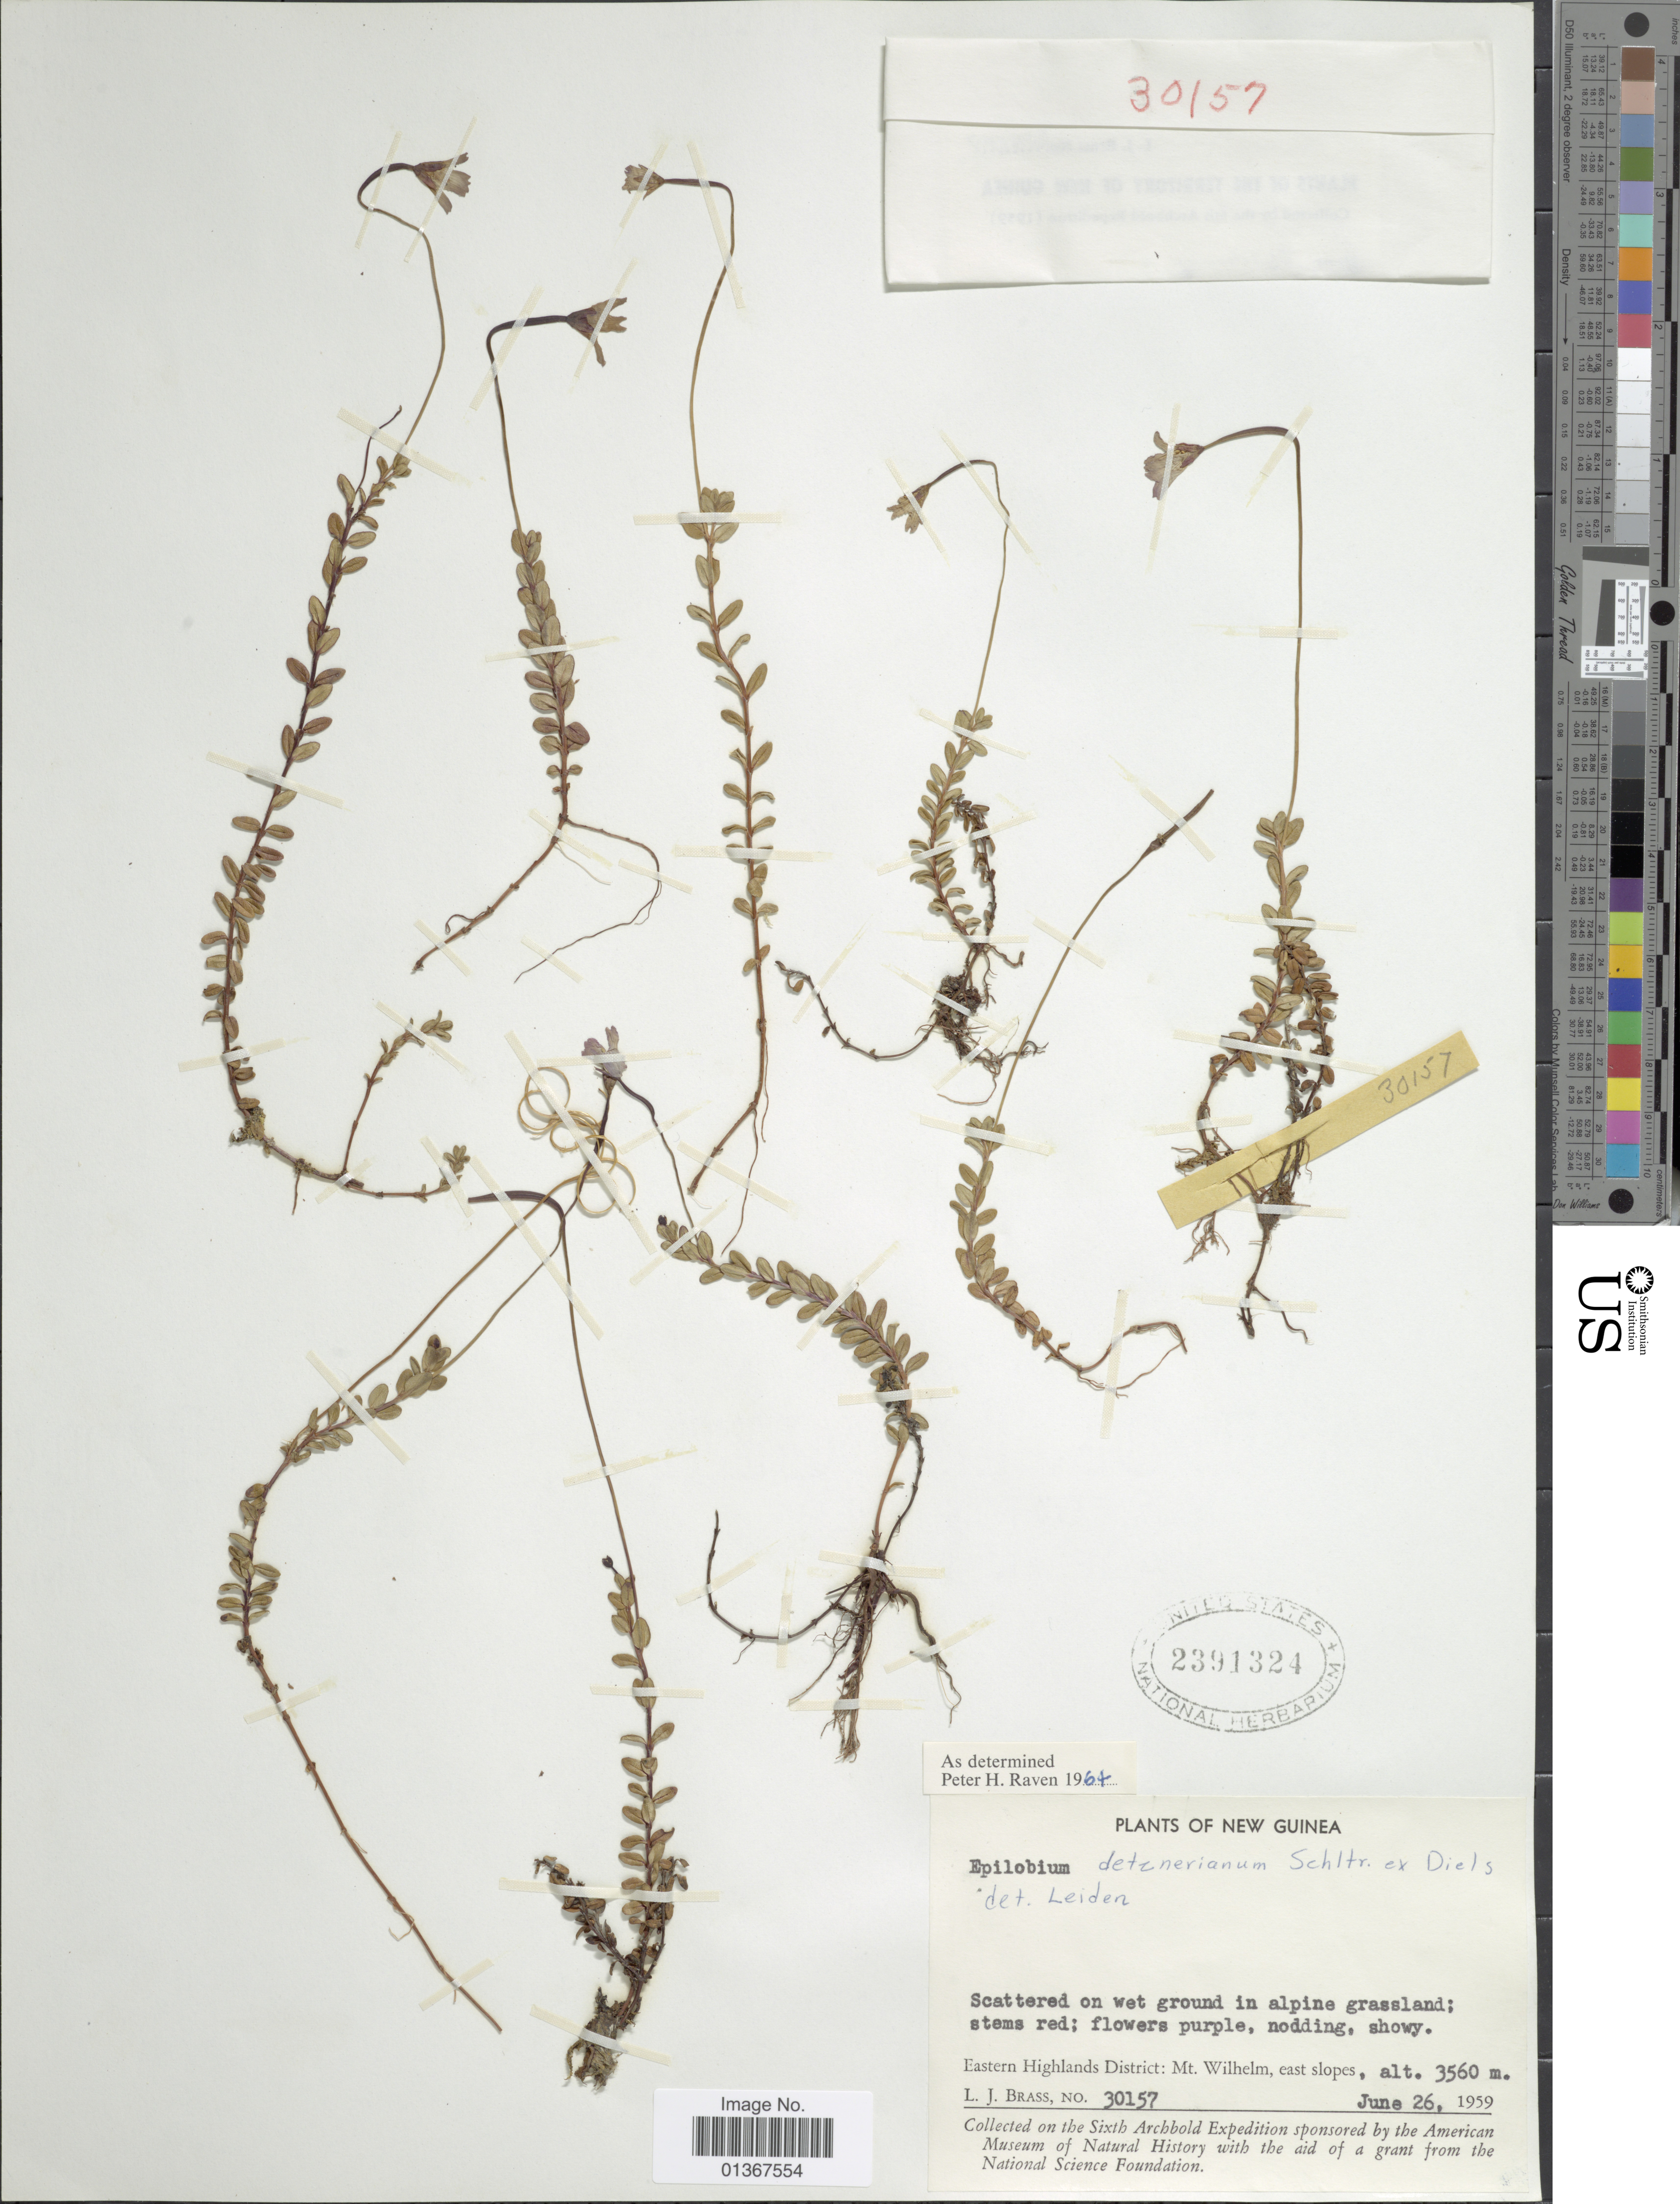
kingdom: Plantae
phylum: Tracheophyta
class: Magnoliopsida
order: Myrtales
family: Onagraceae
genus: Epilobium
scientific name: Epilobium detzneranum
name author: Schltr. ex Diels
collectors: L. J. Brass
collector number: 30157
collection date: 1959-06-26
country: Papua New Guinea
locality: Eastern Highlands District: Mt. Wilhelm, east slopes.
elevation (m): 3560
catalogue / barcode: US 2391324